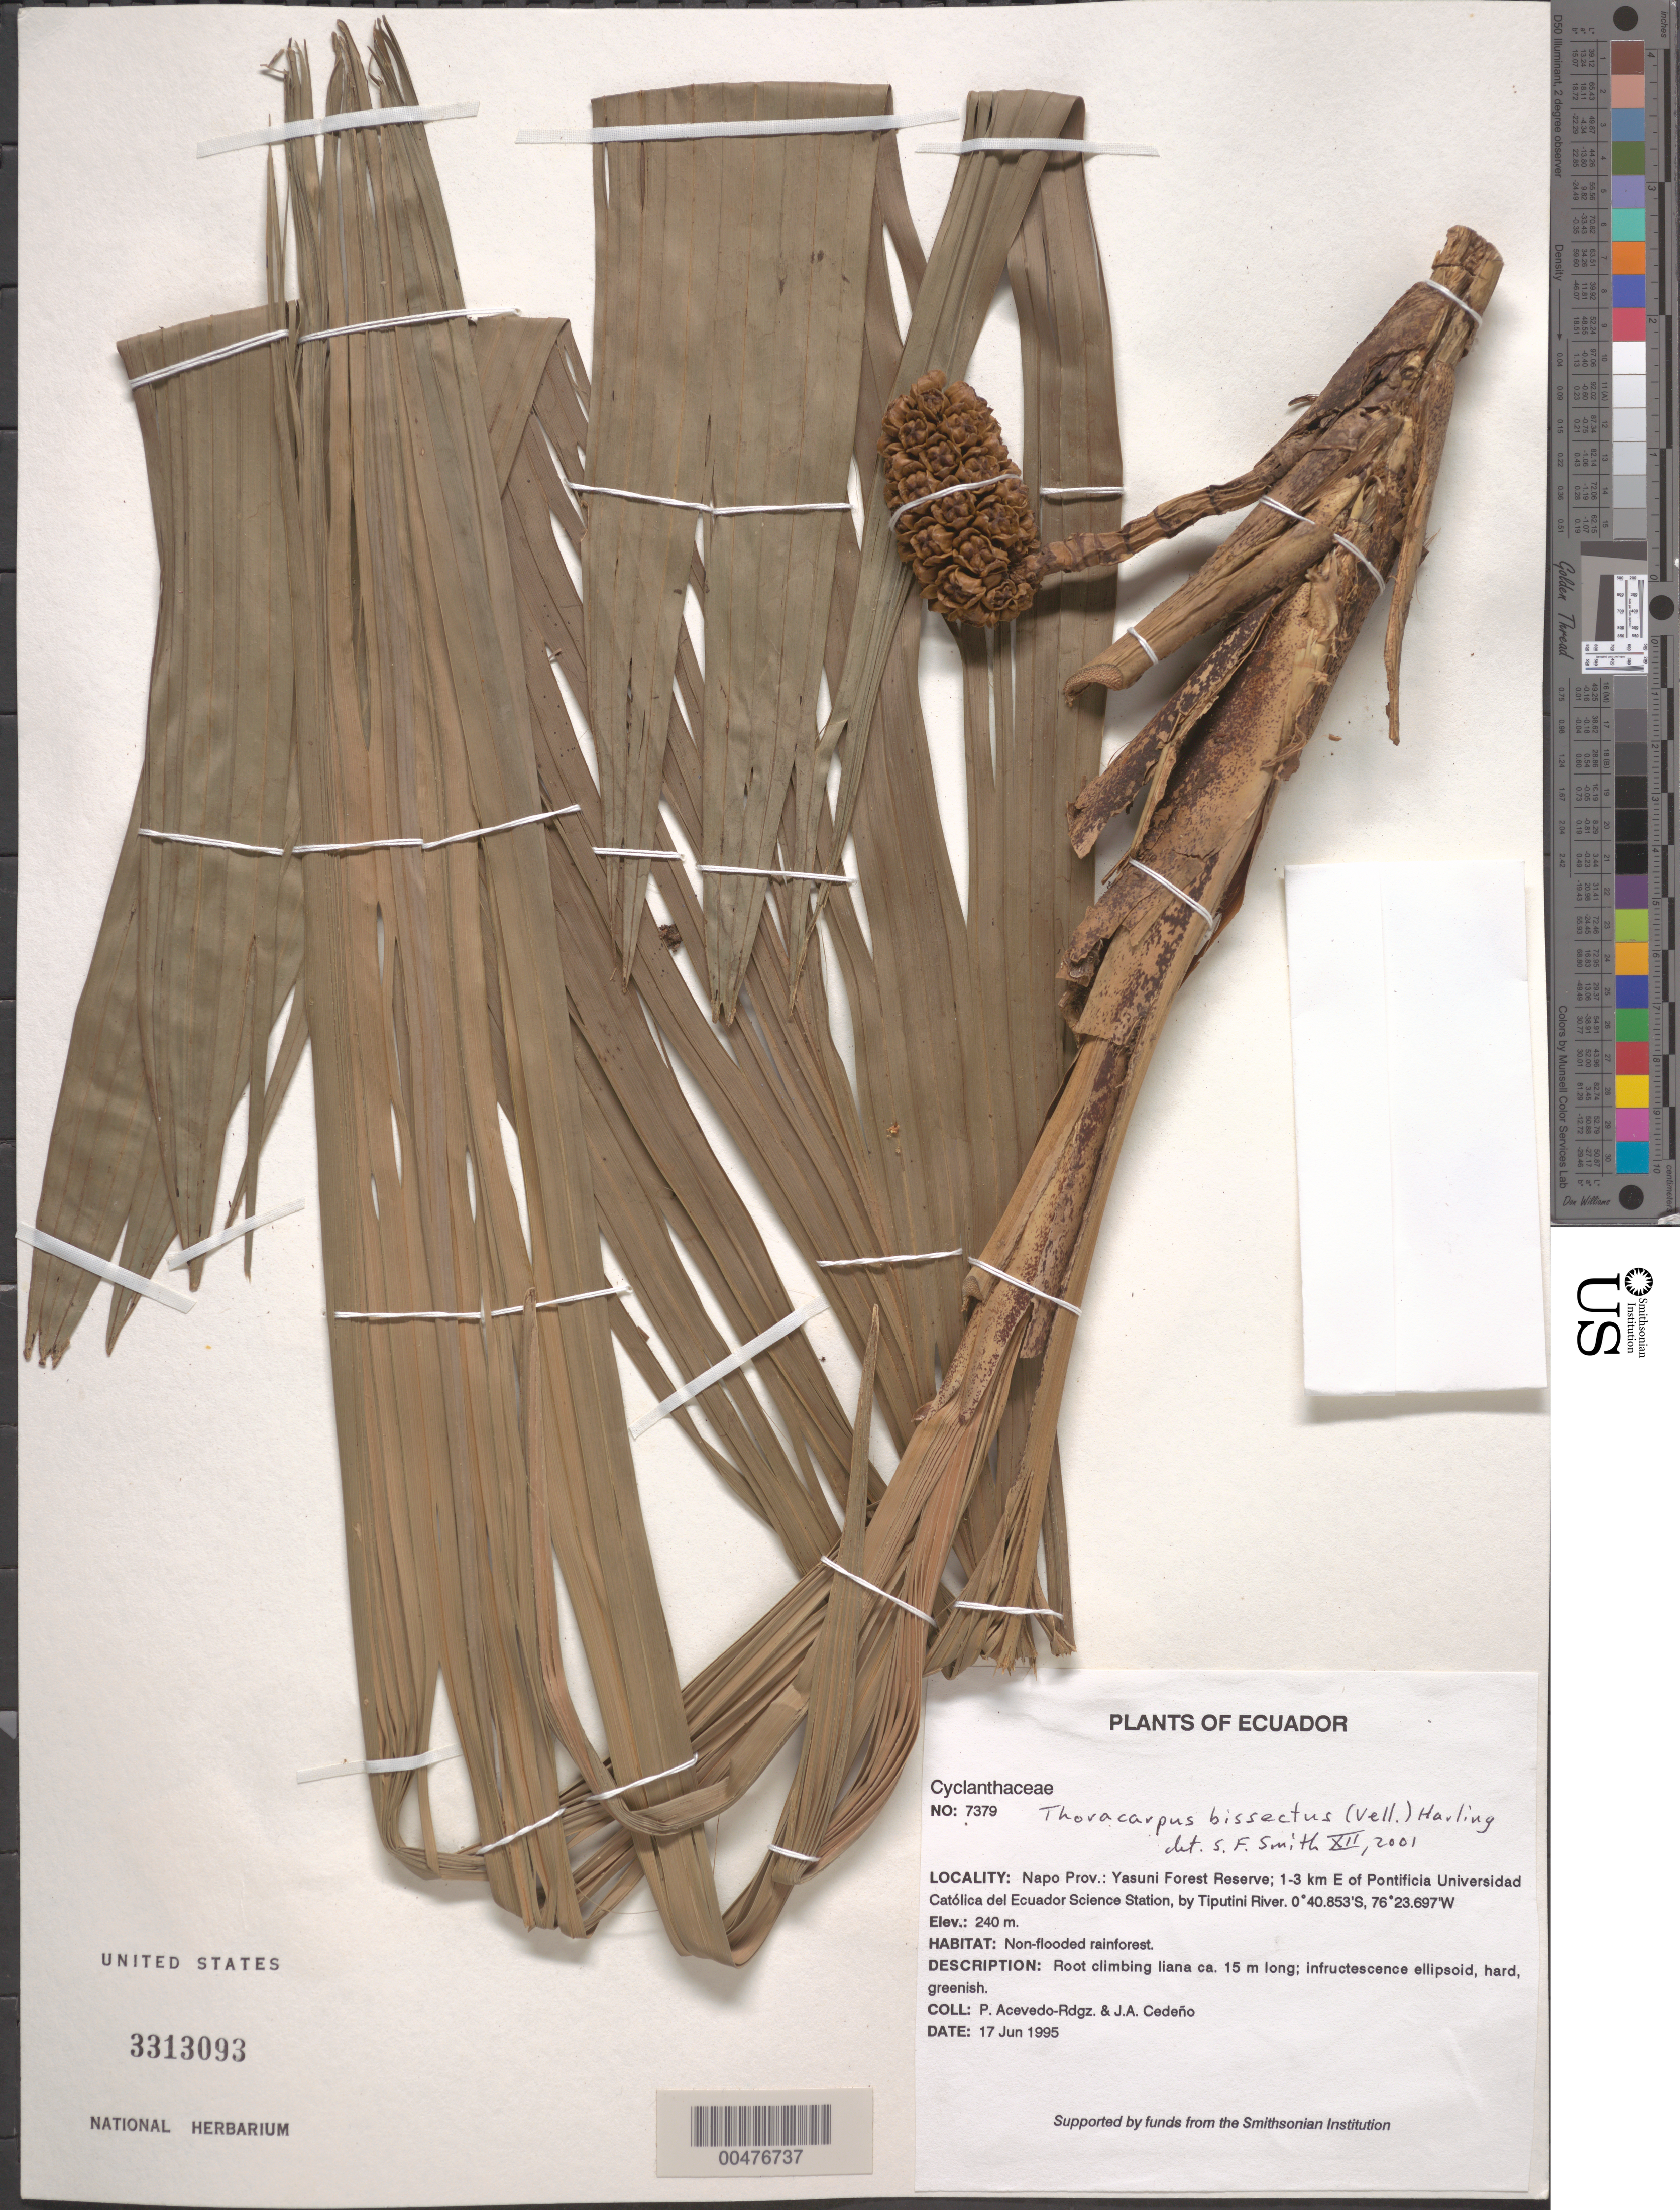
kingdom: Plantae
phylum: Tracheophyta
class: Liliopsida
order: Pandanales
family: Cyclanthaceae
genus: Thoracocarpus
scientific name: Thoracocarpus bissectus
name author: (Vell.) Harling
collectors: P. Acevedo-Rodr. & J. A. Cedeño M.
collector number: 7379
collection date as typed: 17 Jun 1995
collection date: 1995-06-17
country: Ecuador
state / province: Napo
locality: Napo Prov.: Yasuni Forest Reserve; 1-3 km E of Pontificia Universidad Católica del Ecuador Science Station by Tiputini River.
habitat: Non-flooded rainforest.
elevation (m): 240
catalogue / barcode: US 3313093